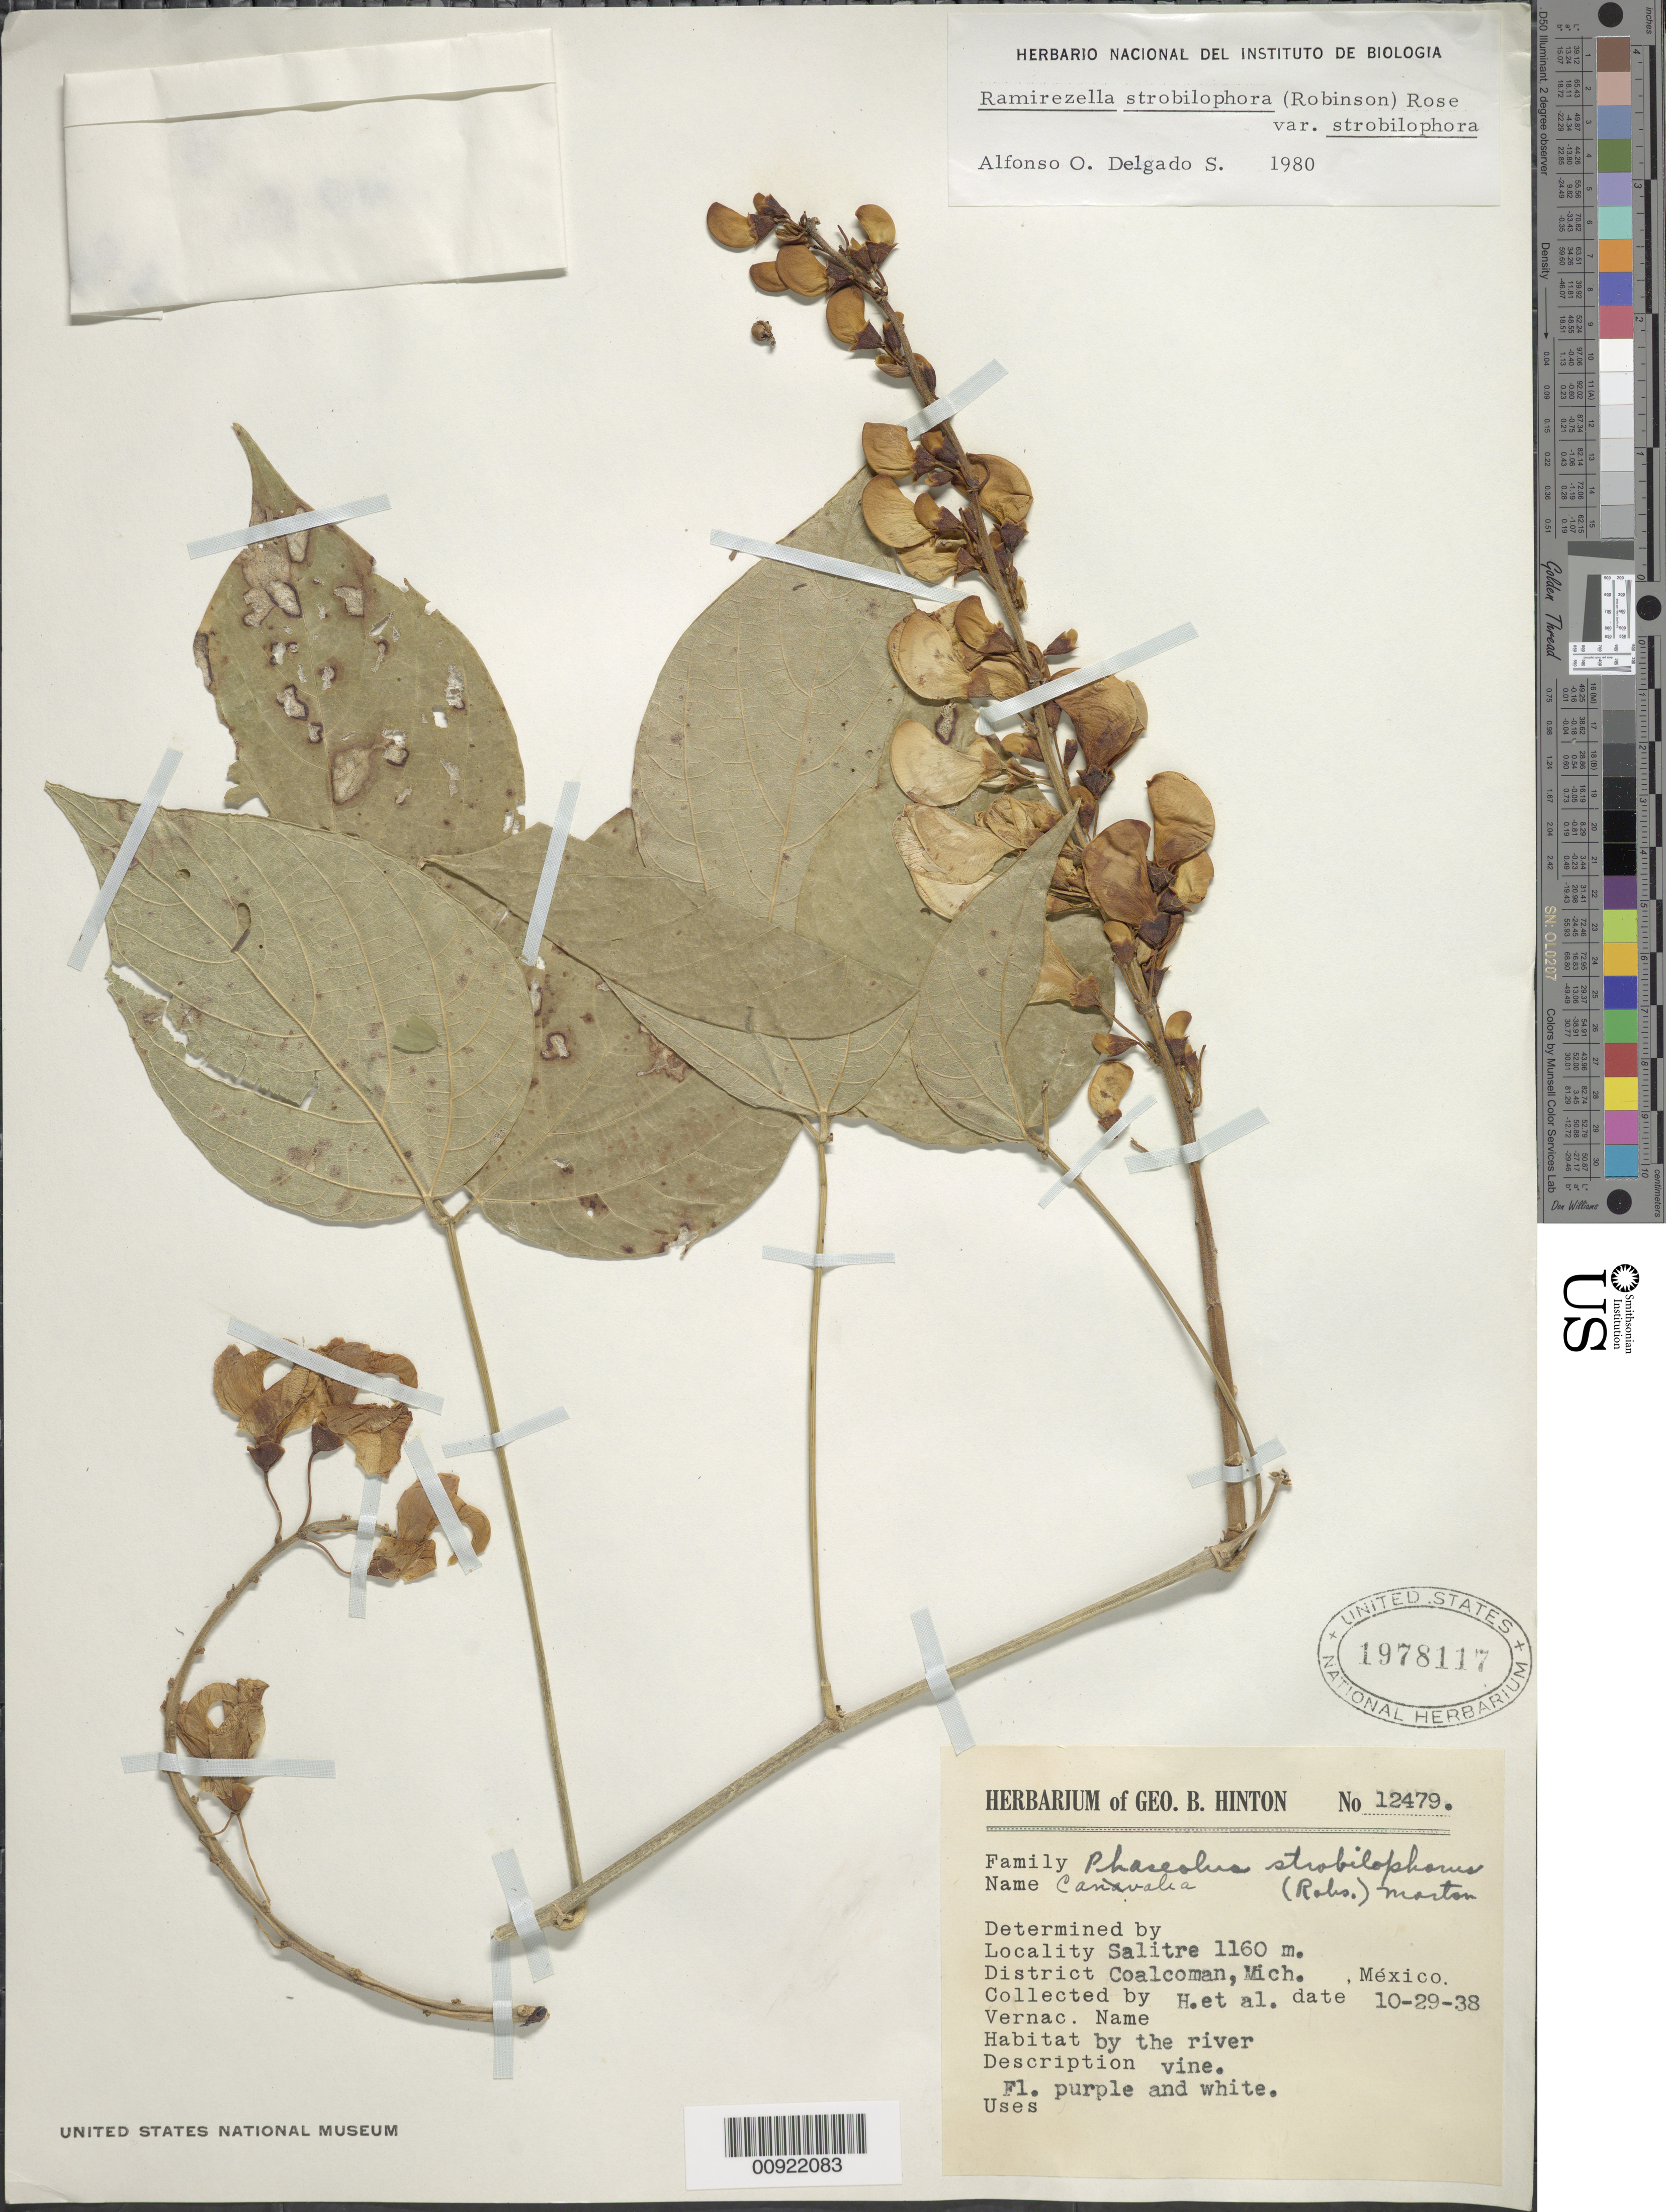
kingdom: Plantae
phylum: Tracheophyta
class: Magnoliopsida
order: Fabales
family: Fabaceae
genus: Ramirezella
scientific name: Ramirezella strobilophora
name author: (B.L. Rob.) Rose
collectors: G. B. Hinton & et al.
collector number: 12479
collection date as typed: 29 Oct 1938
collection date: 1938-10-29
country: Mexico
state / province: Michoacán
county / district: Coalcomán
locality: Salitre, District Coalcomán, Michoacán.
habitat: By the river.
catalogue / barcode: US 1978117